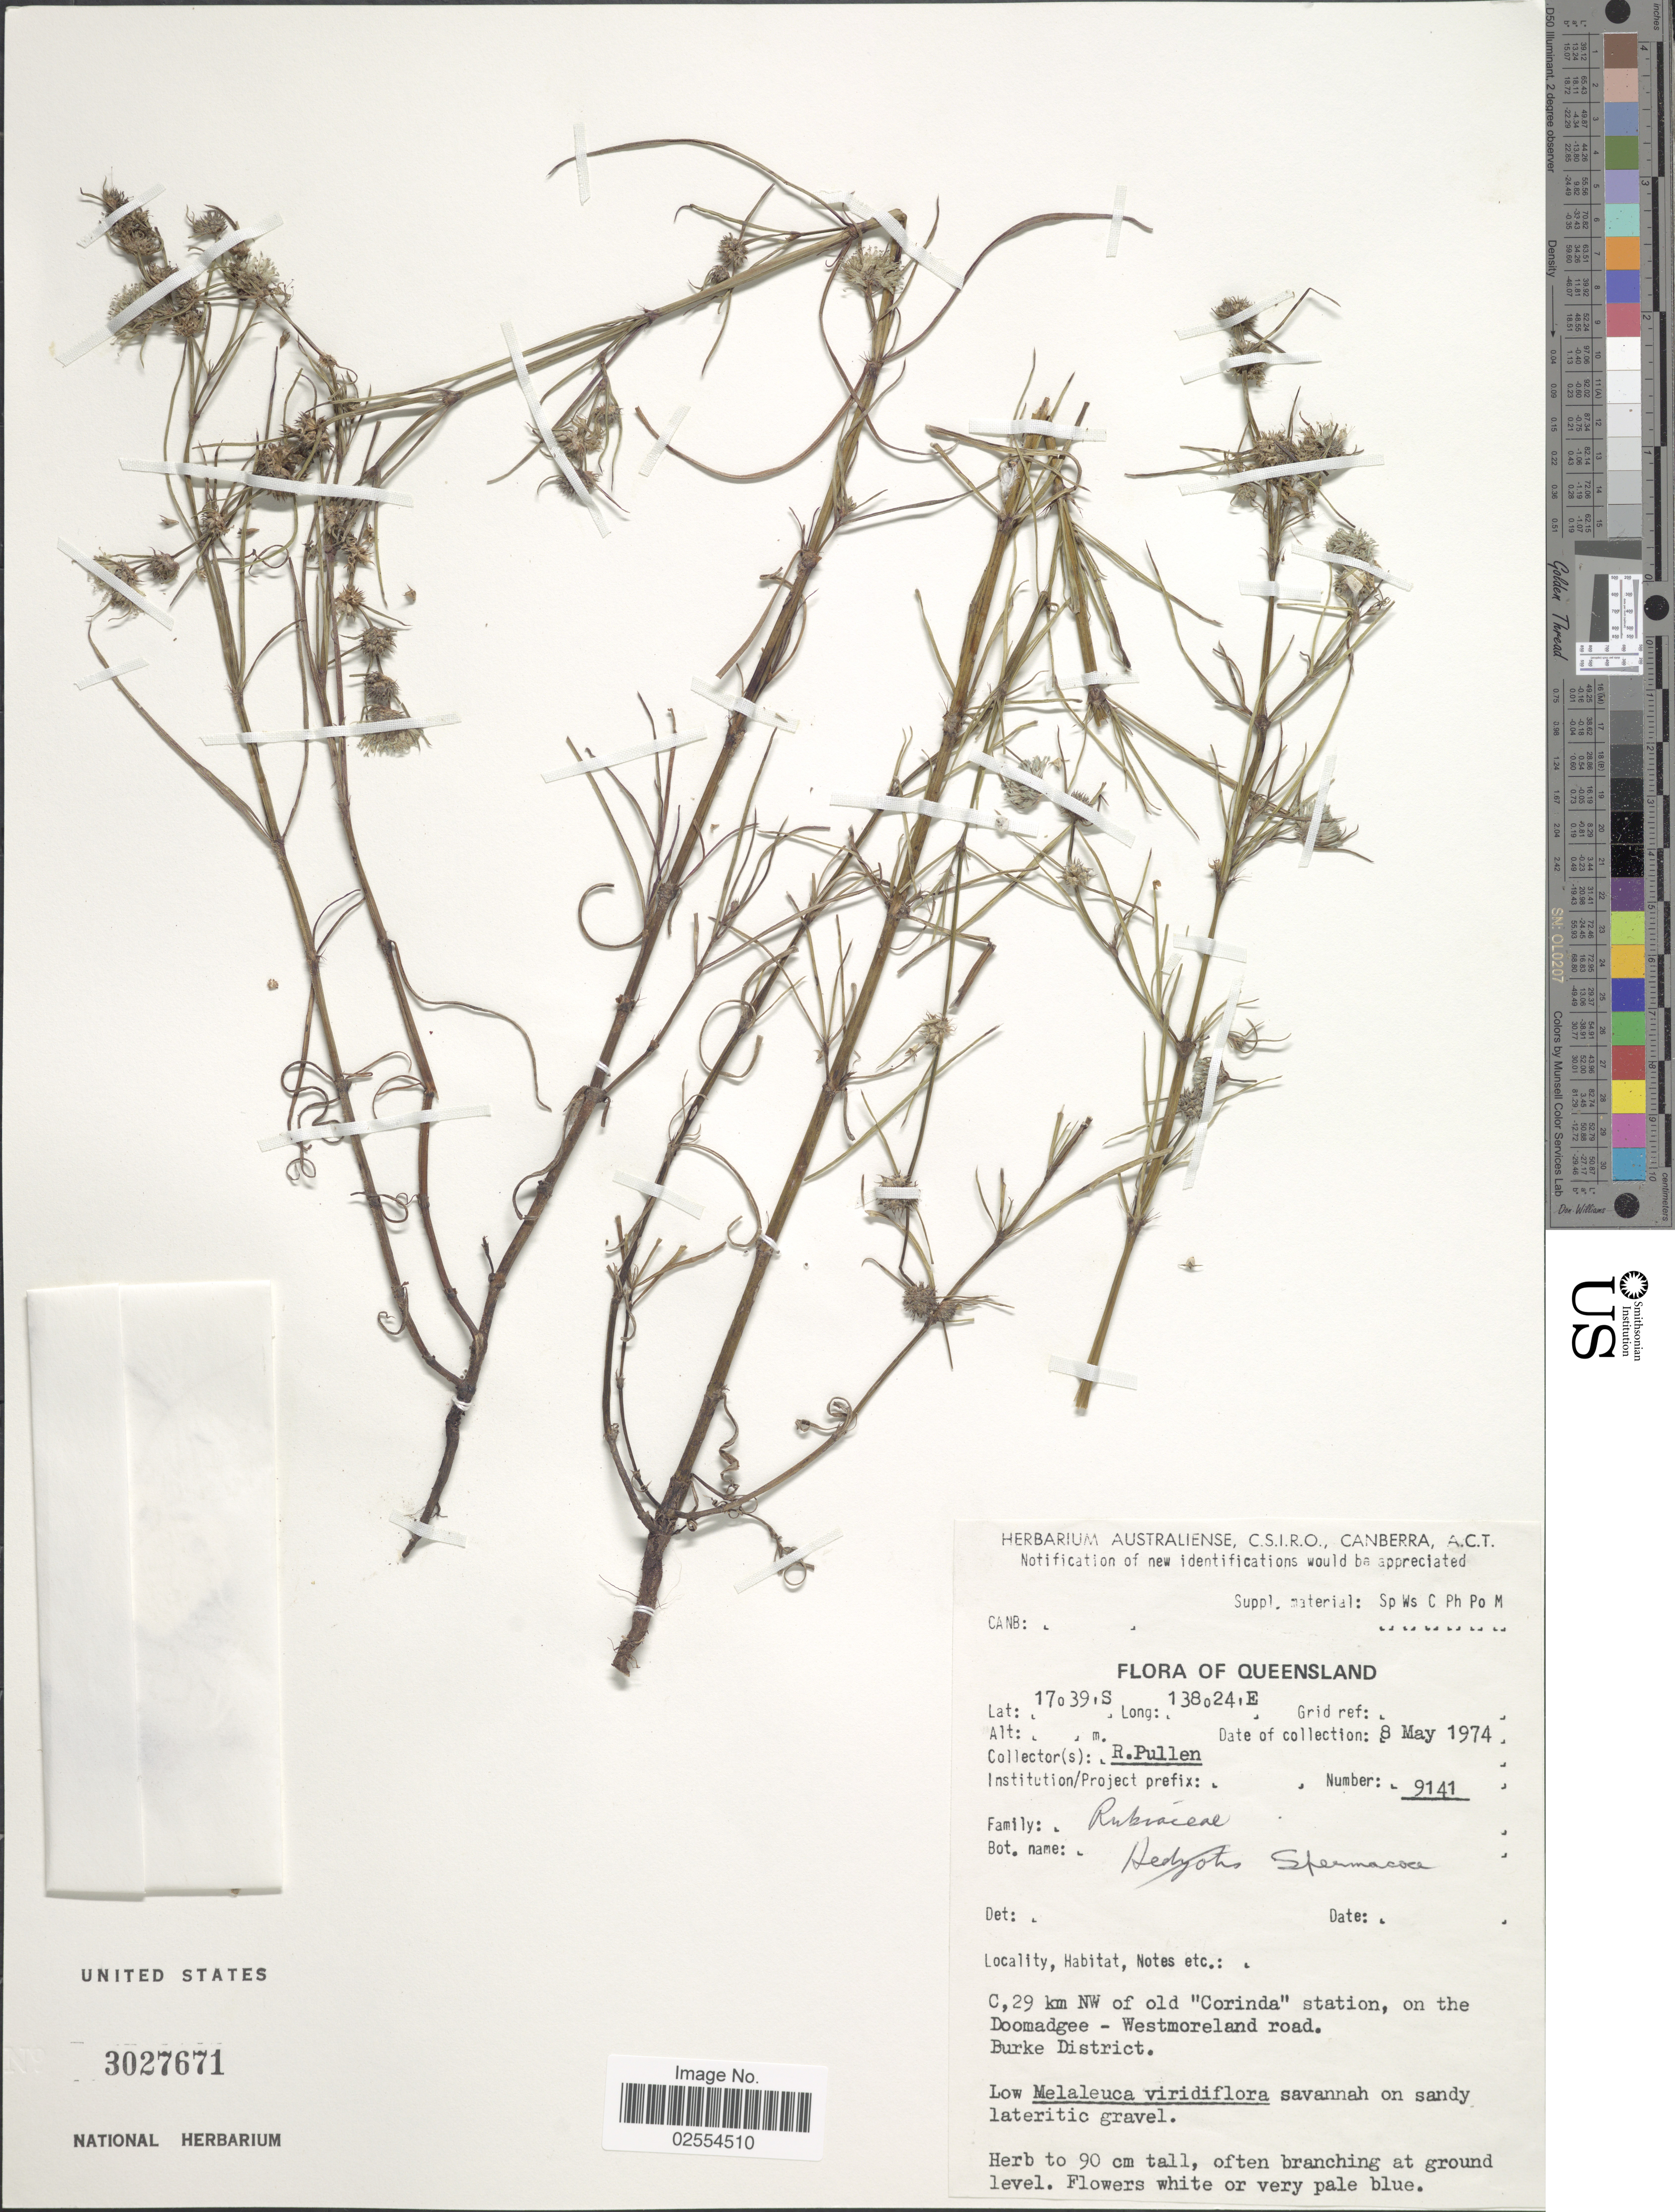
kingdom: Plantae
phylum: Tracheophyta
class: Magnoliopsida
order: Gentianales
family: Rubiaceae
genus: Spermacoce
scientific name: Spermacoce sp.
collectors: R. Pullen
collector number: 9141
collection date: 1974-05-08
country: Australia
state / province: Queensland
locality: C. 29 km NW of old "Corinda"station, on the Doomadgee-Westmoreland road, Burke District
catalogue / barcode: US 3027671